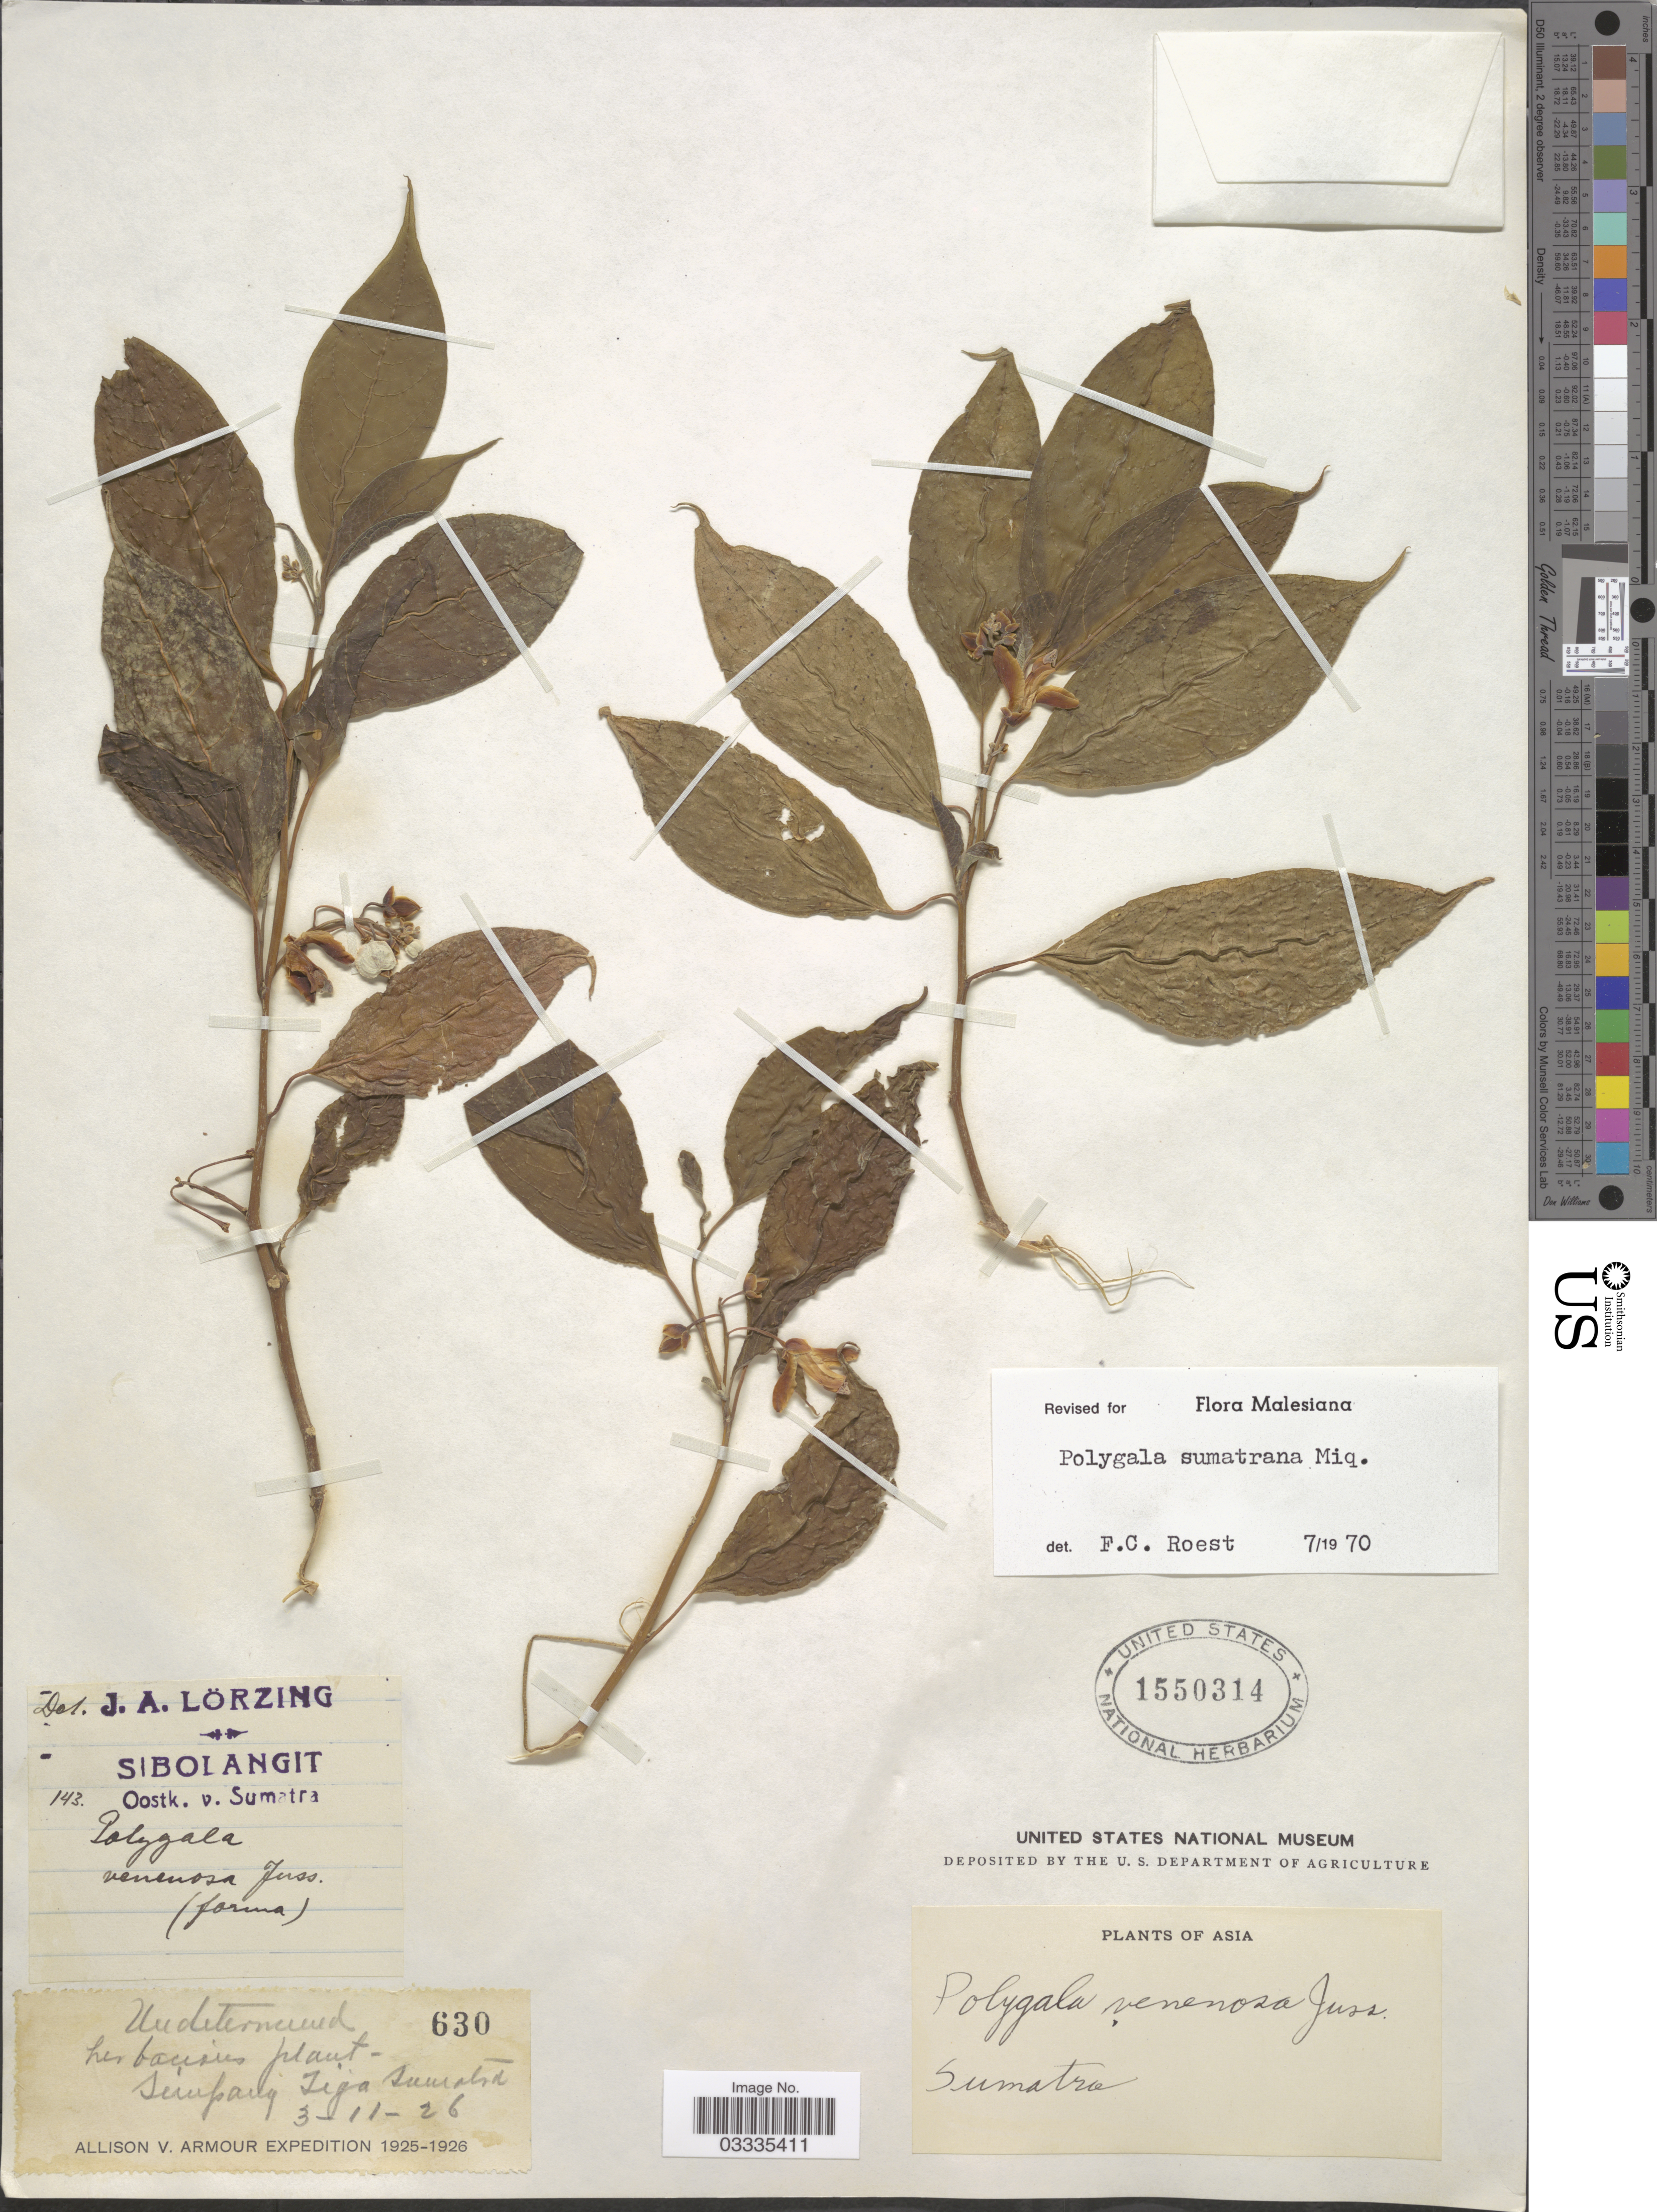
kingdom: Plantae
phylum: Tracheophyta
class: Magnoliopsida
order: Fabales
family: Polygalaceae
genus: Polygala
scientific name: Polygala sumatrana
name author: Miq.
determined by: Roest, F. C.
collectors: Allison V. Armour Expedition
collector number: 143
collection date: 1926-11-03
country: Indonesia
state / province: Sumatra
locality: Sibolangit. Oostk. v. Sumatra. Asia.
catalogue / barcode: US 1550314